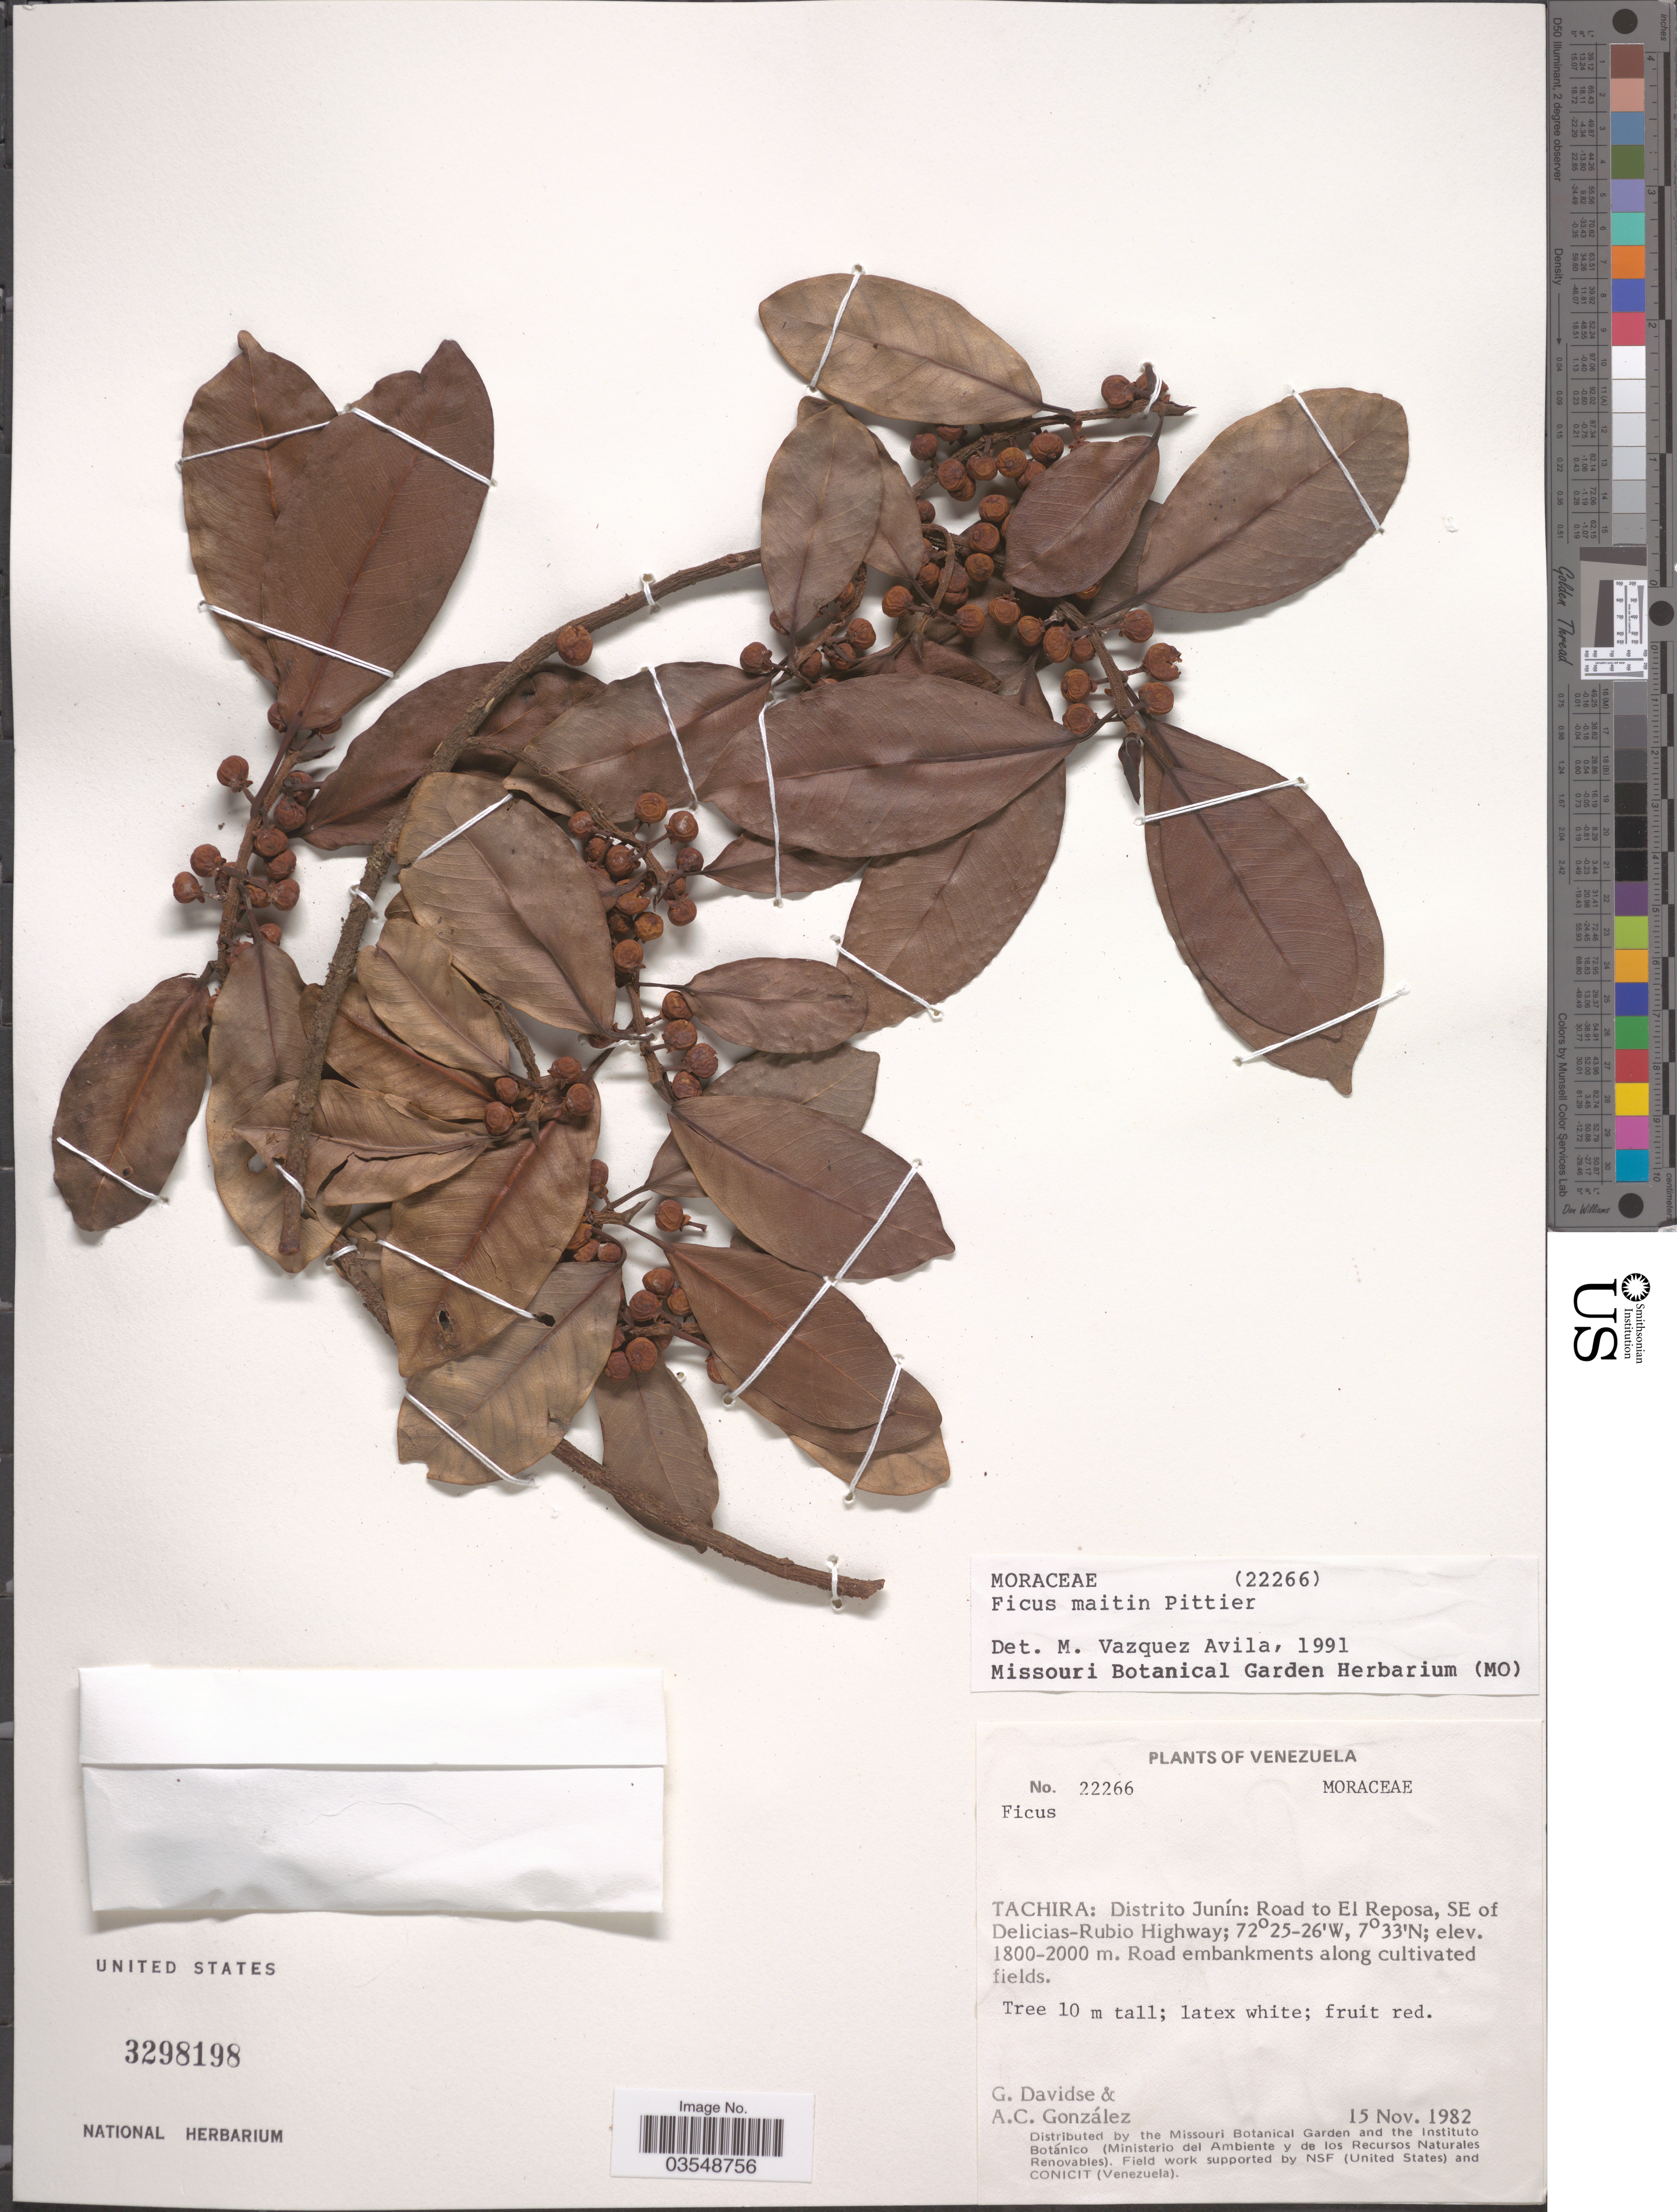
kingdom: Plantae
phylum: Tracheophyta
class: Magnoliopsida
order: Rosales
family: Moraceae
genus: Ficus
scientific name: Ficus mathewsii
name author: (Miq.) Miq.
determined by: Cardoso Pederneiras, L.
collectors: G. Davidse & A. C. González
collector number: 22266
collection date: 1982-11-15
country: Venezuela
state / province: Tachira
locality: Distrito Junín: Road to El Reposa, SE of Delicias- Rubio Highway.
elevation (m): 1800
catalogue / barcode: US 3298198